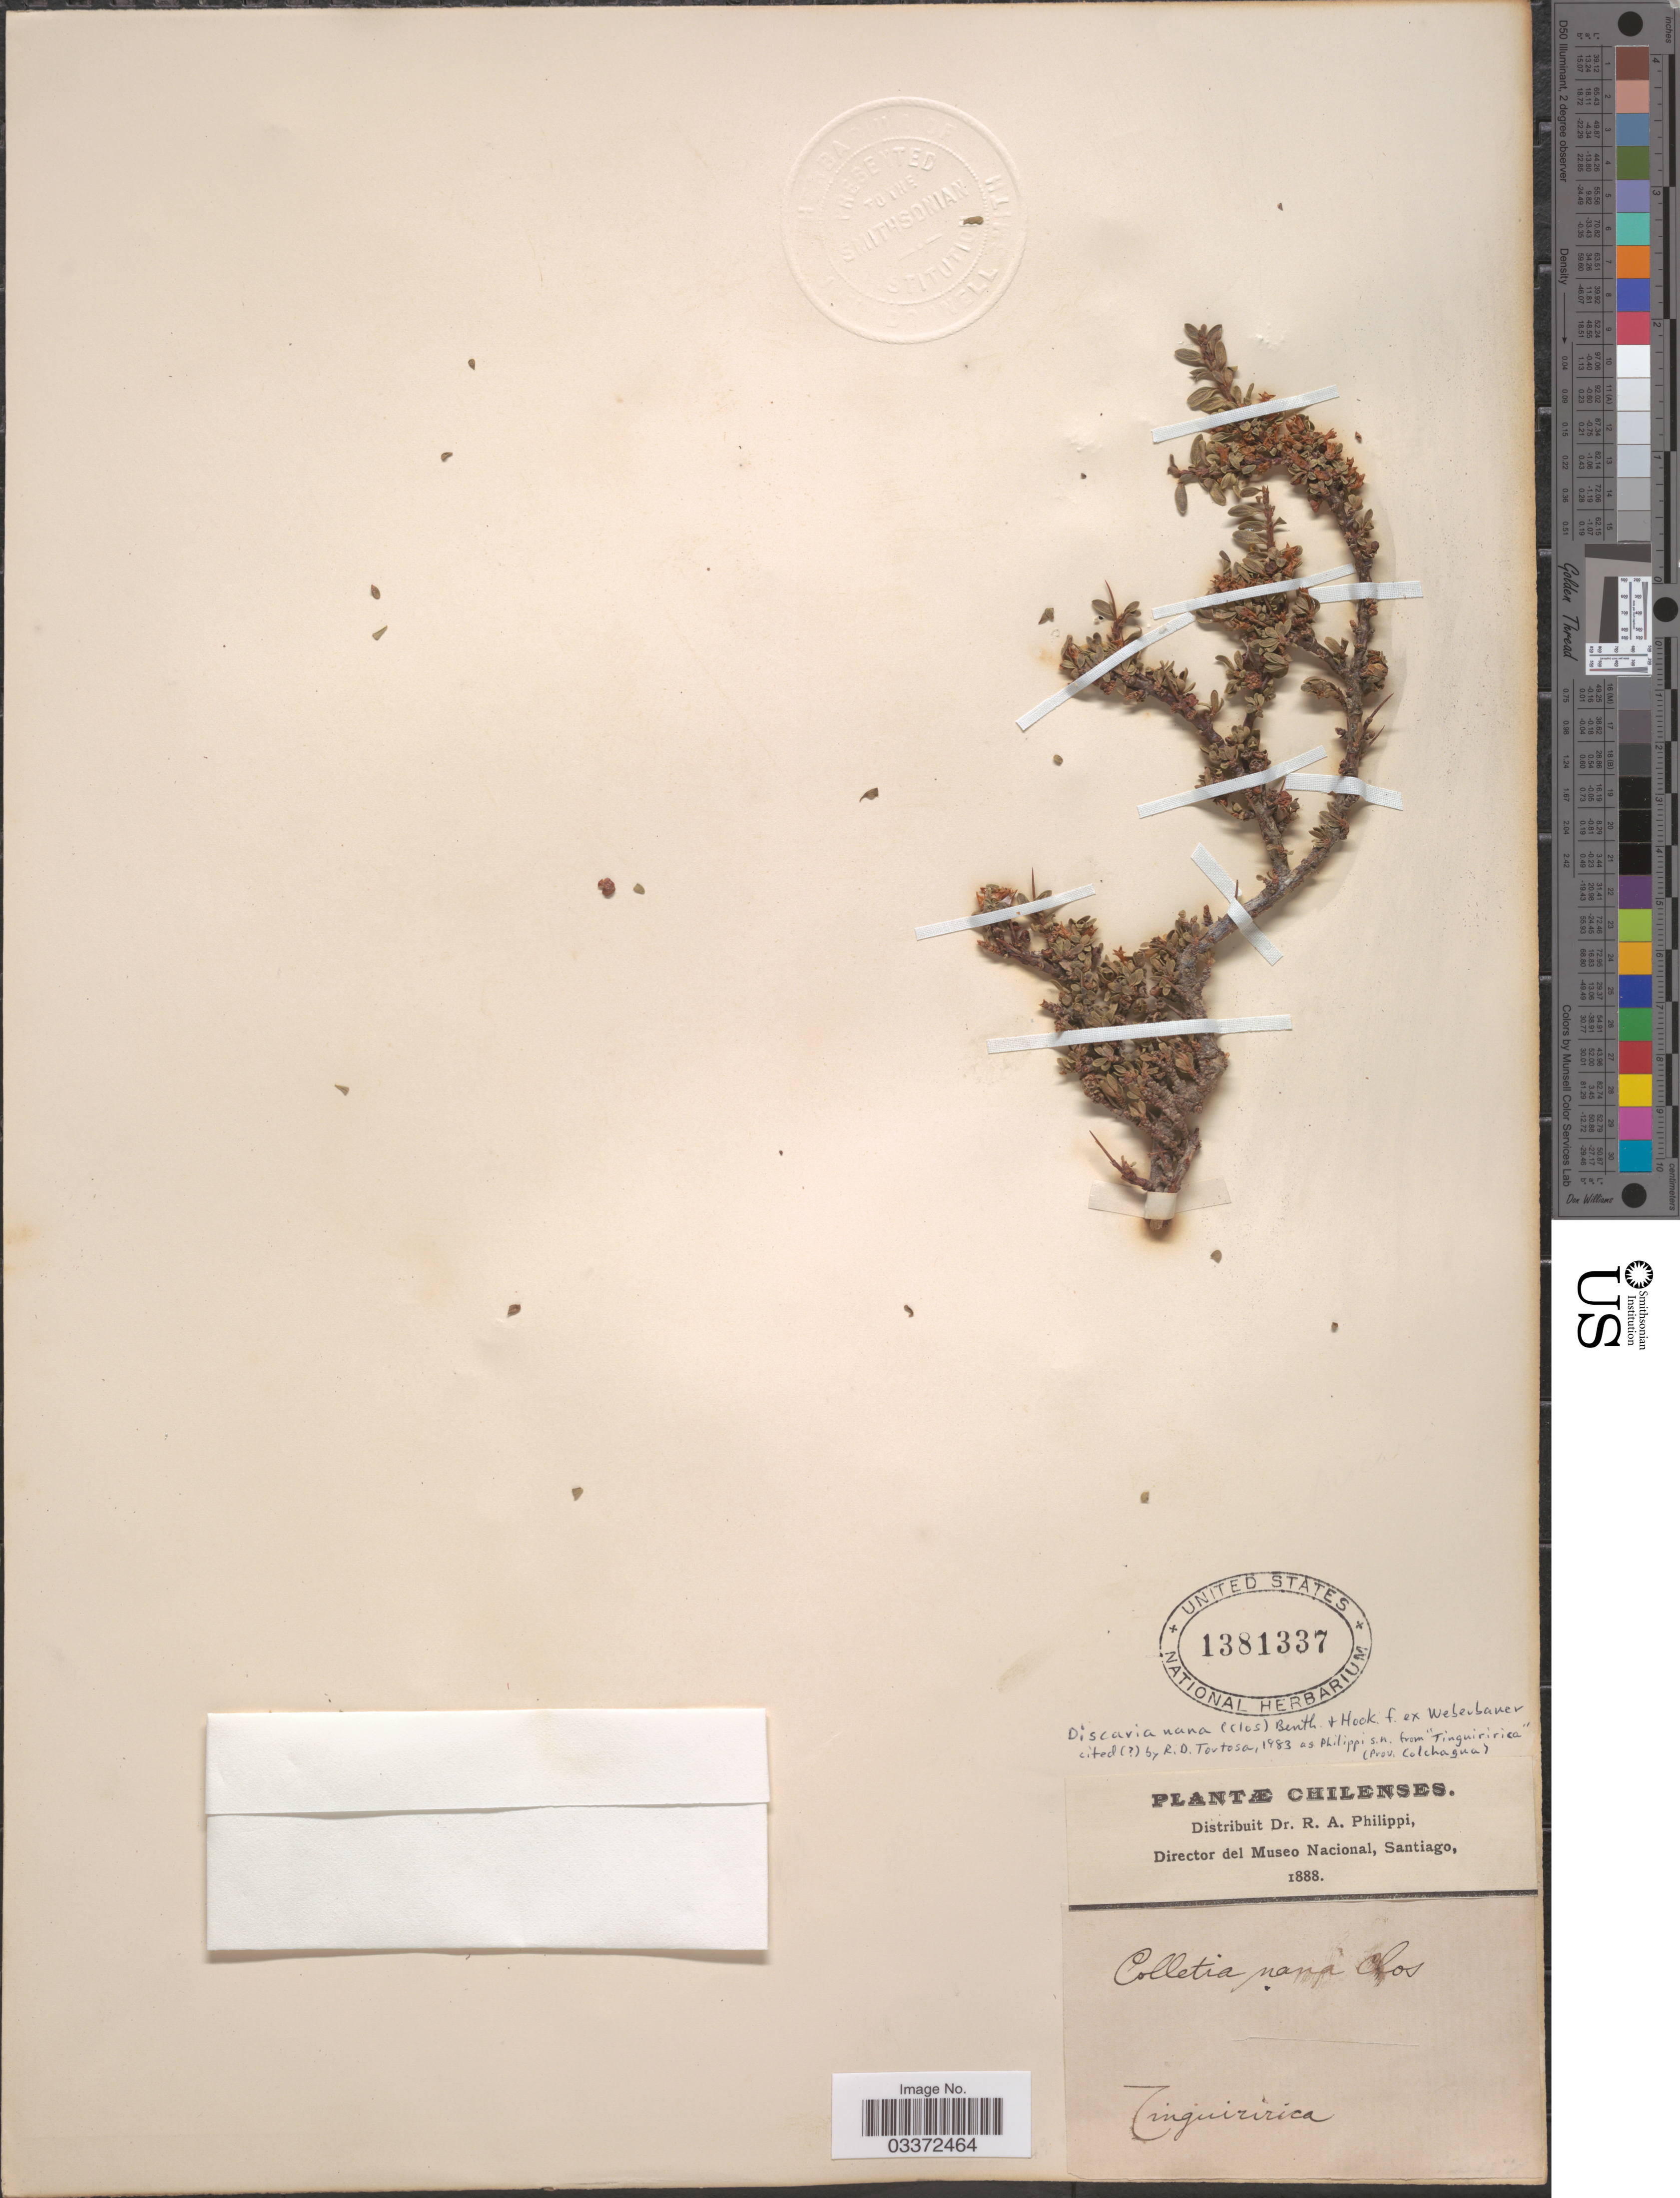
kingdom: Plantae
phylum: Tracheophyta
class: Magnoliopsida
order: Rosales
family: Rhamnaceae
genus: Ochetophila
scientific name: Ochetophila nana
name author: (Clos) Kellermann et al.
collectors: ex. herb. R.A. Philippi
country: Chile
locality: Tinguiririca.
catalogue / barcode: US 1381337